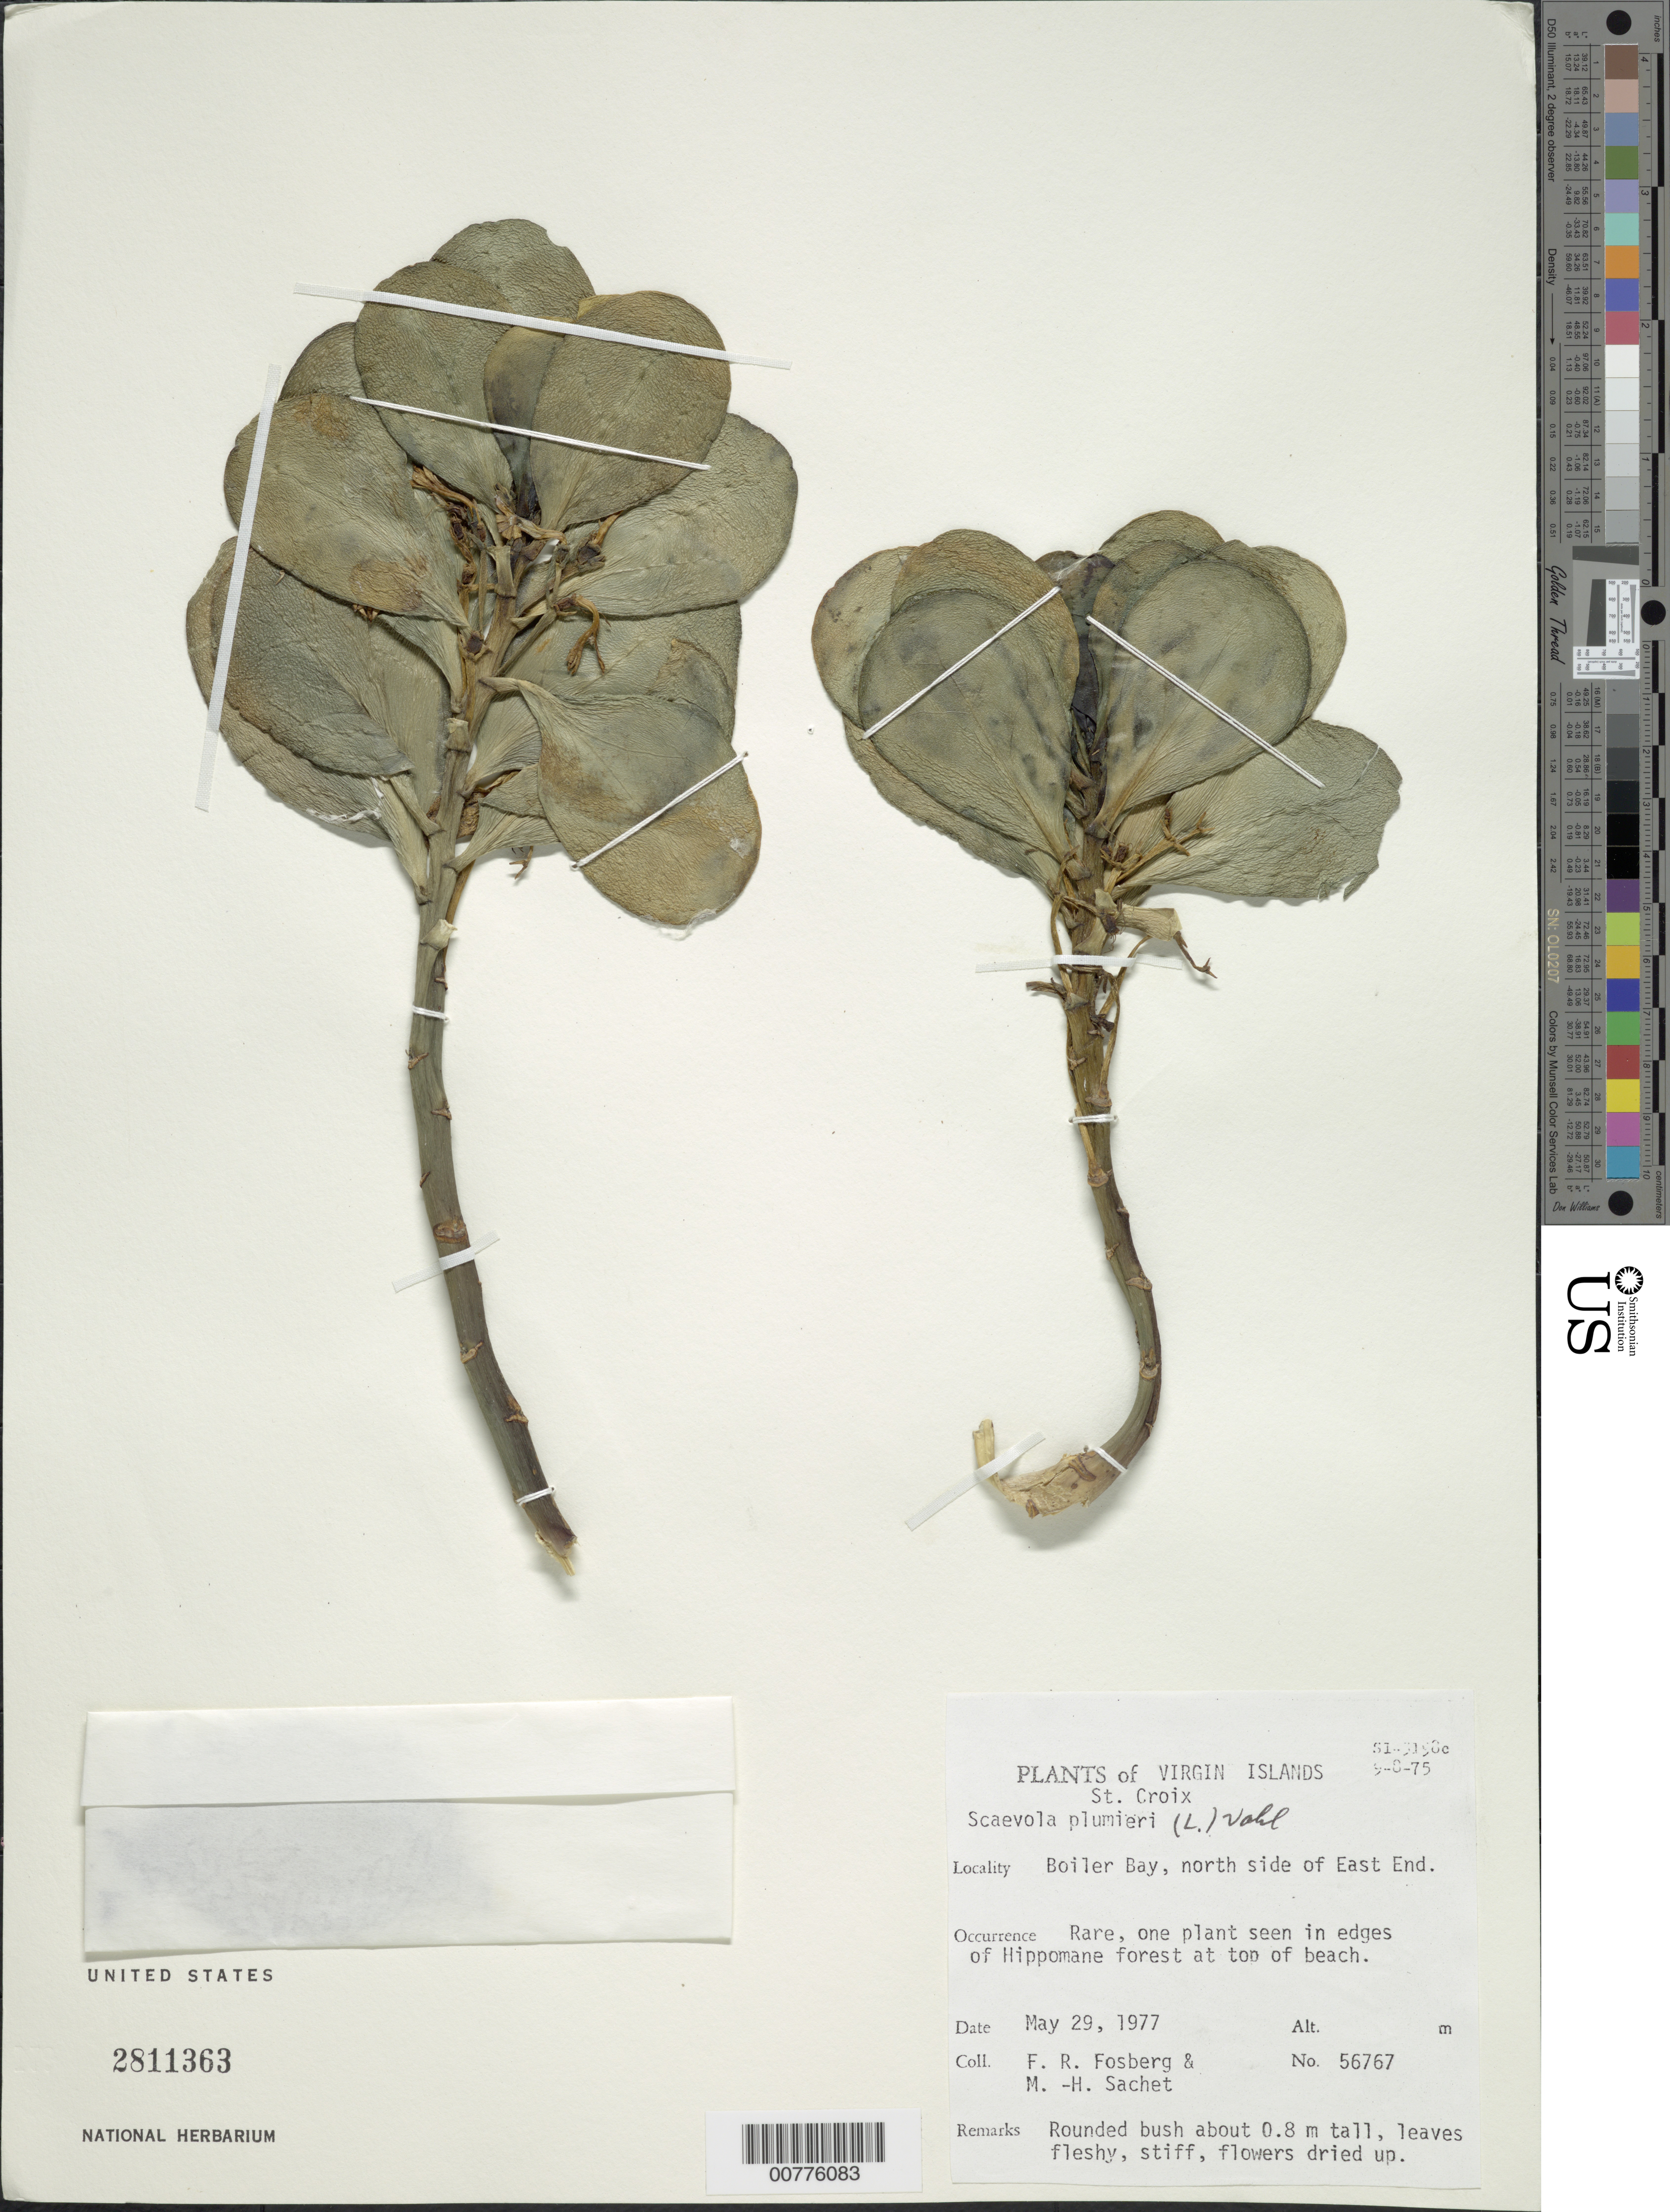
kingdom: Plantae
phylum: Tracheophyta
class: Magnoliopsida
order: Asterales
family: Goodeniaceae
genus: Scaevola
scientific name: Scaevola plumieri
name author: (L.) Vahl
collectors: F. R. Fosberg & M.-H. Sachet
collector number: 56767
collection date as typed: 29 May 1977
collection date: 1977-05-29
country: U.S. Virgin Islands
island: St. Croix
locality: Boiler Bay, north side of East End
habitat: Rare, one plant seen in edges of Hippomane forest at top of beach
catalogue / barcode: US 2811363